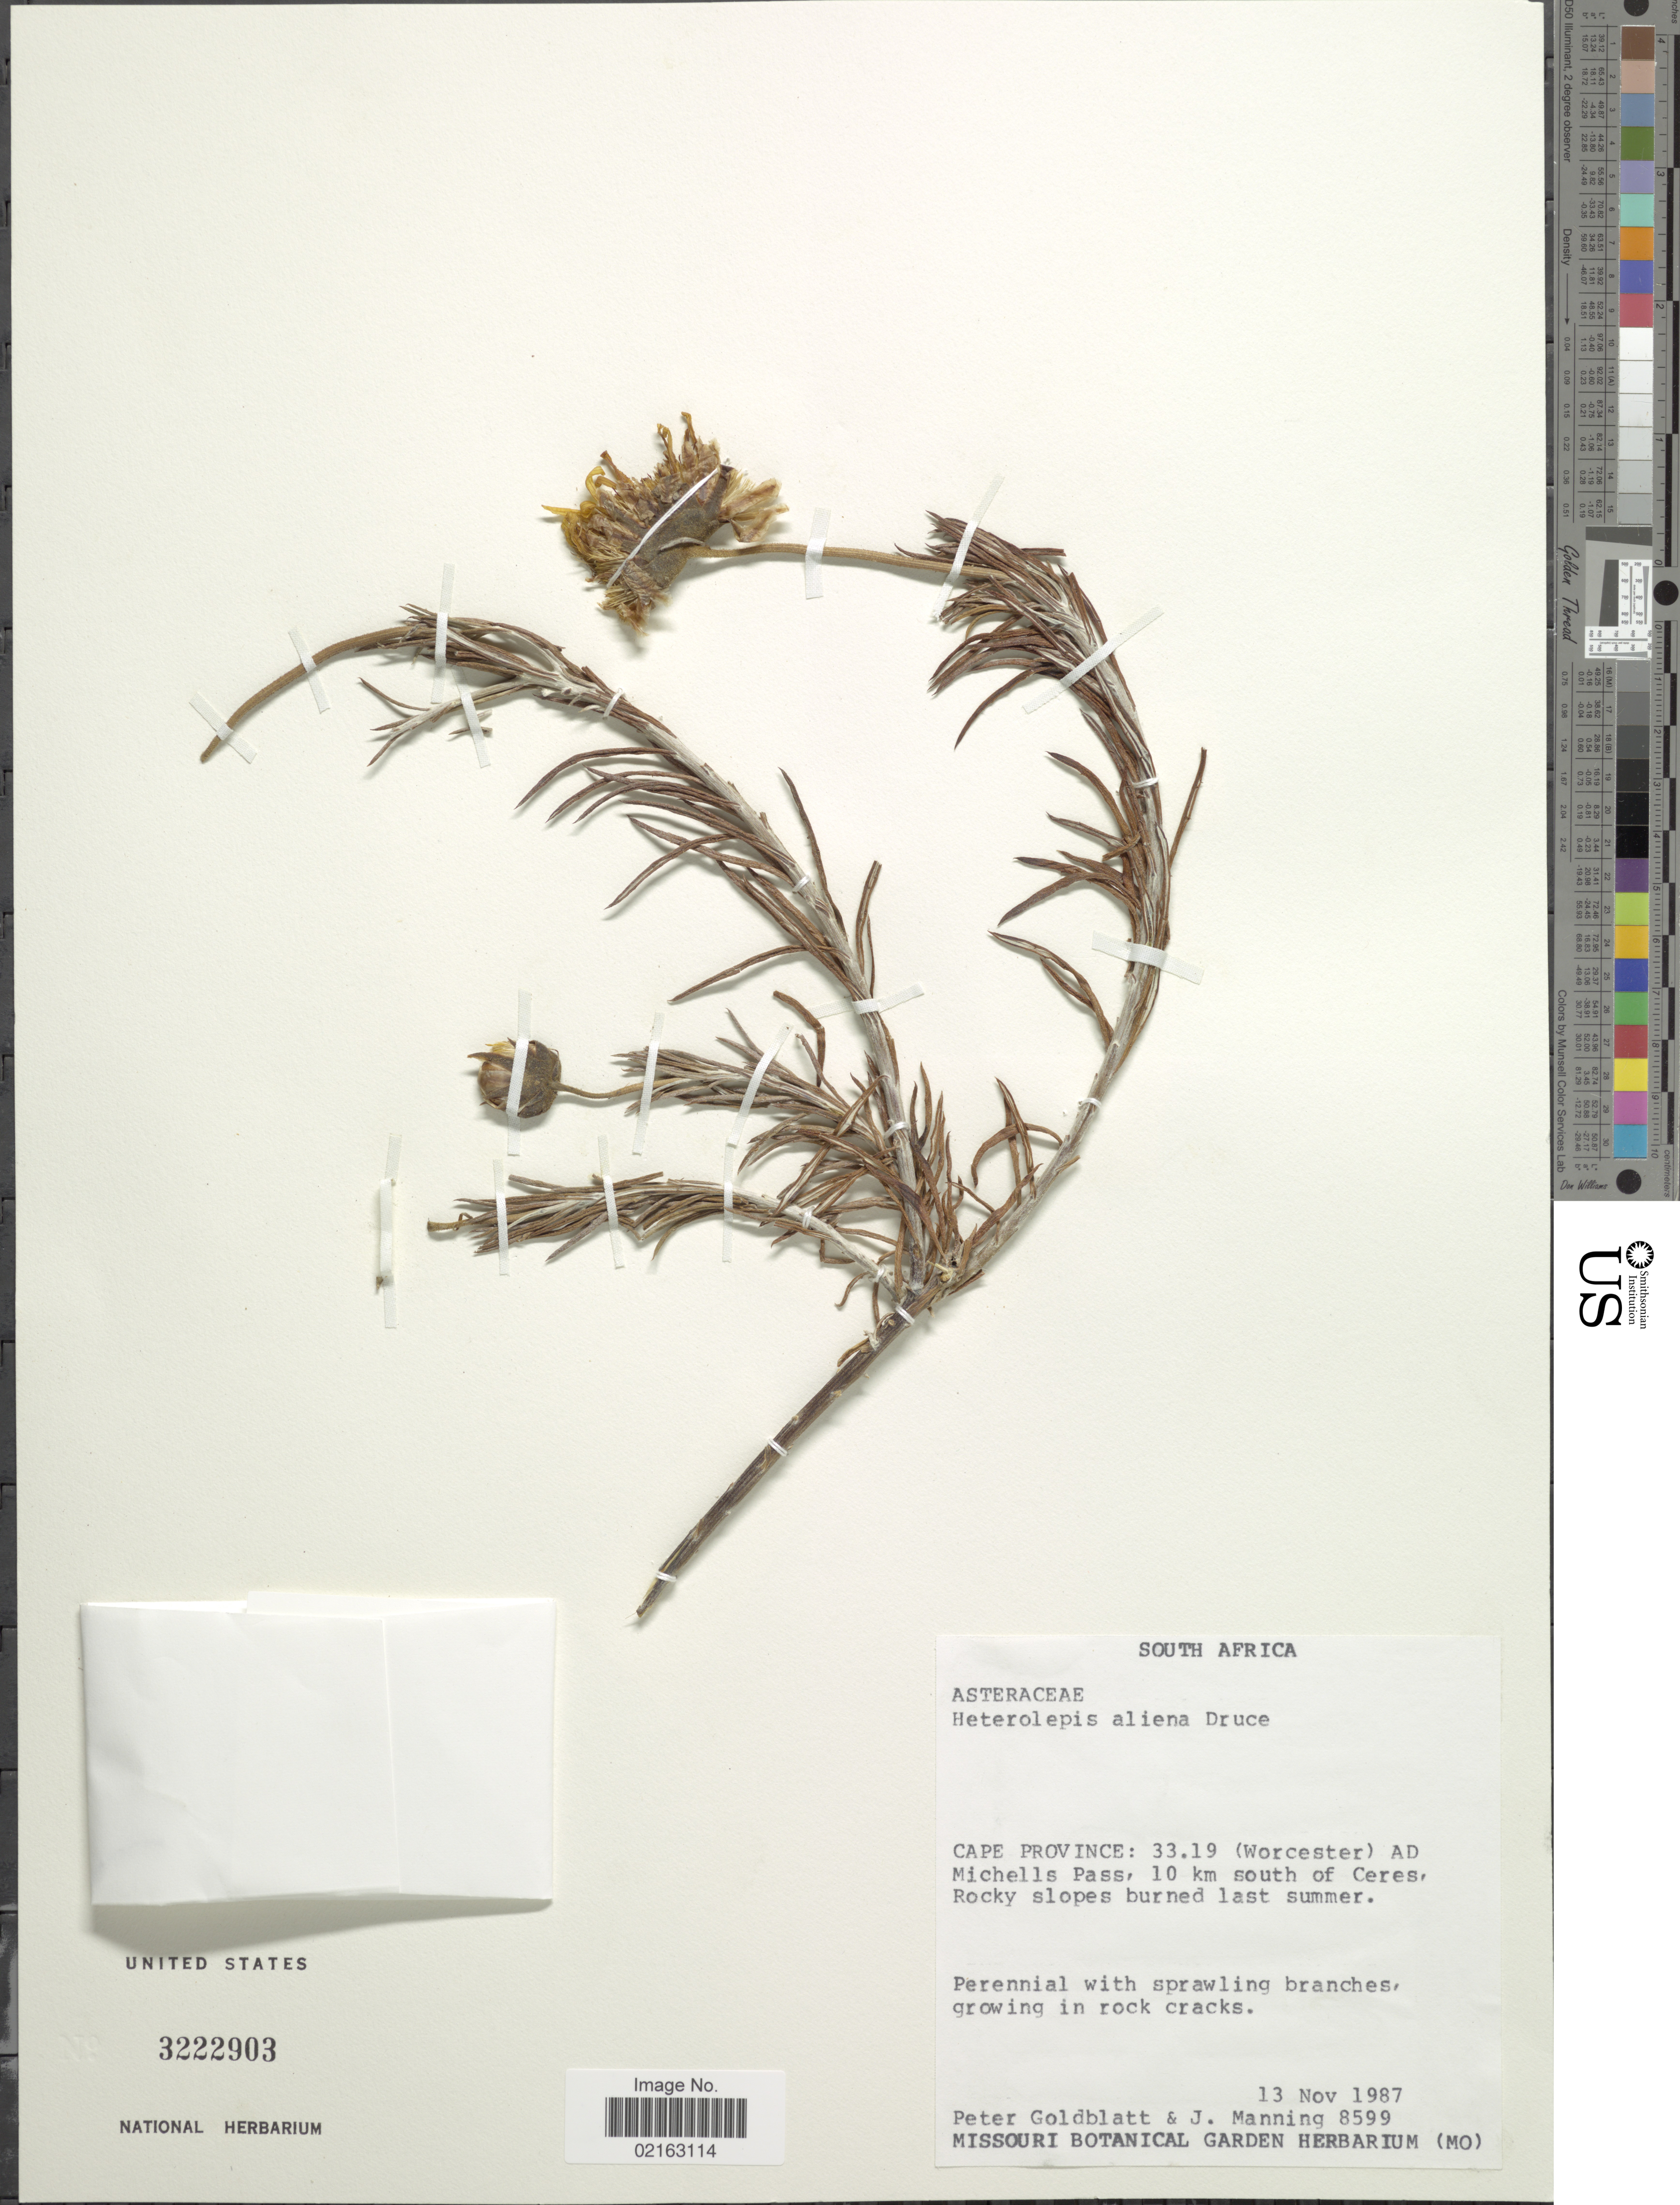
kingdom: Plantae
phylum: Tracheophyta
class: Magnoliopsida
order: Asterales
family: Asteraceae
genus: Heterolepis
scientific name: Heterolepis aliena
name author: (L. f.) Druce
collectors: P. Goldblatt & J. Manning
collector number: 8599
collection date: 1987-11-13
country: South Africa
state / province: Western Cape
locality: Cape Province: 33.19 (Worcester) AD Michells Pass, 10 km south of Ceres, Rocky slopes burned last summer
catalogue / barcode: US 3222903